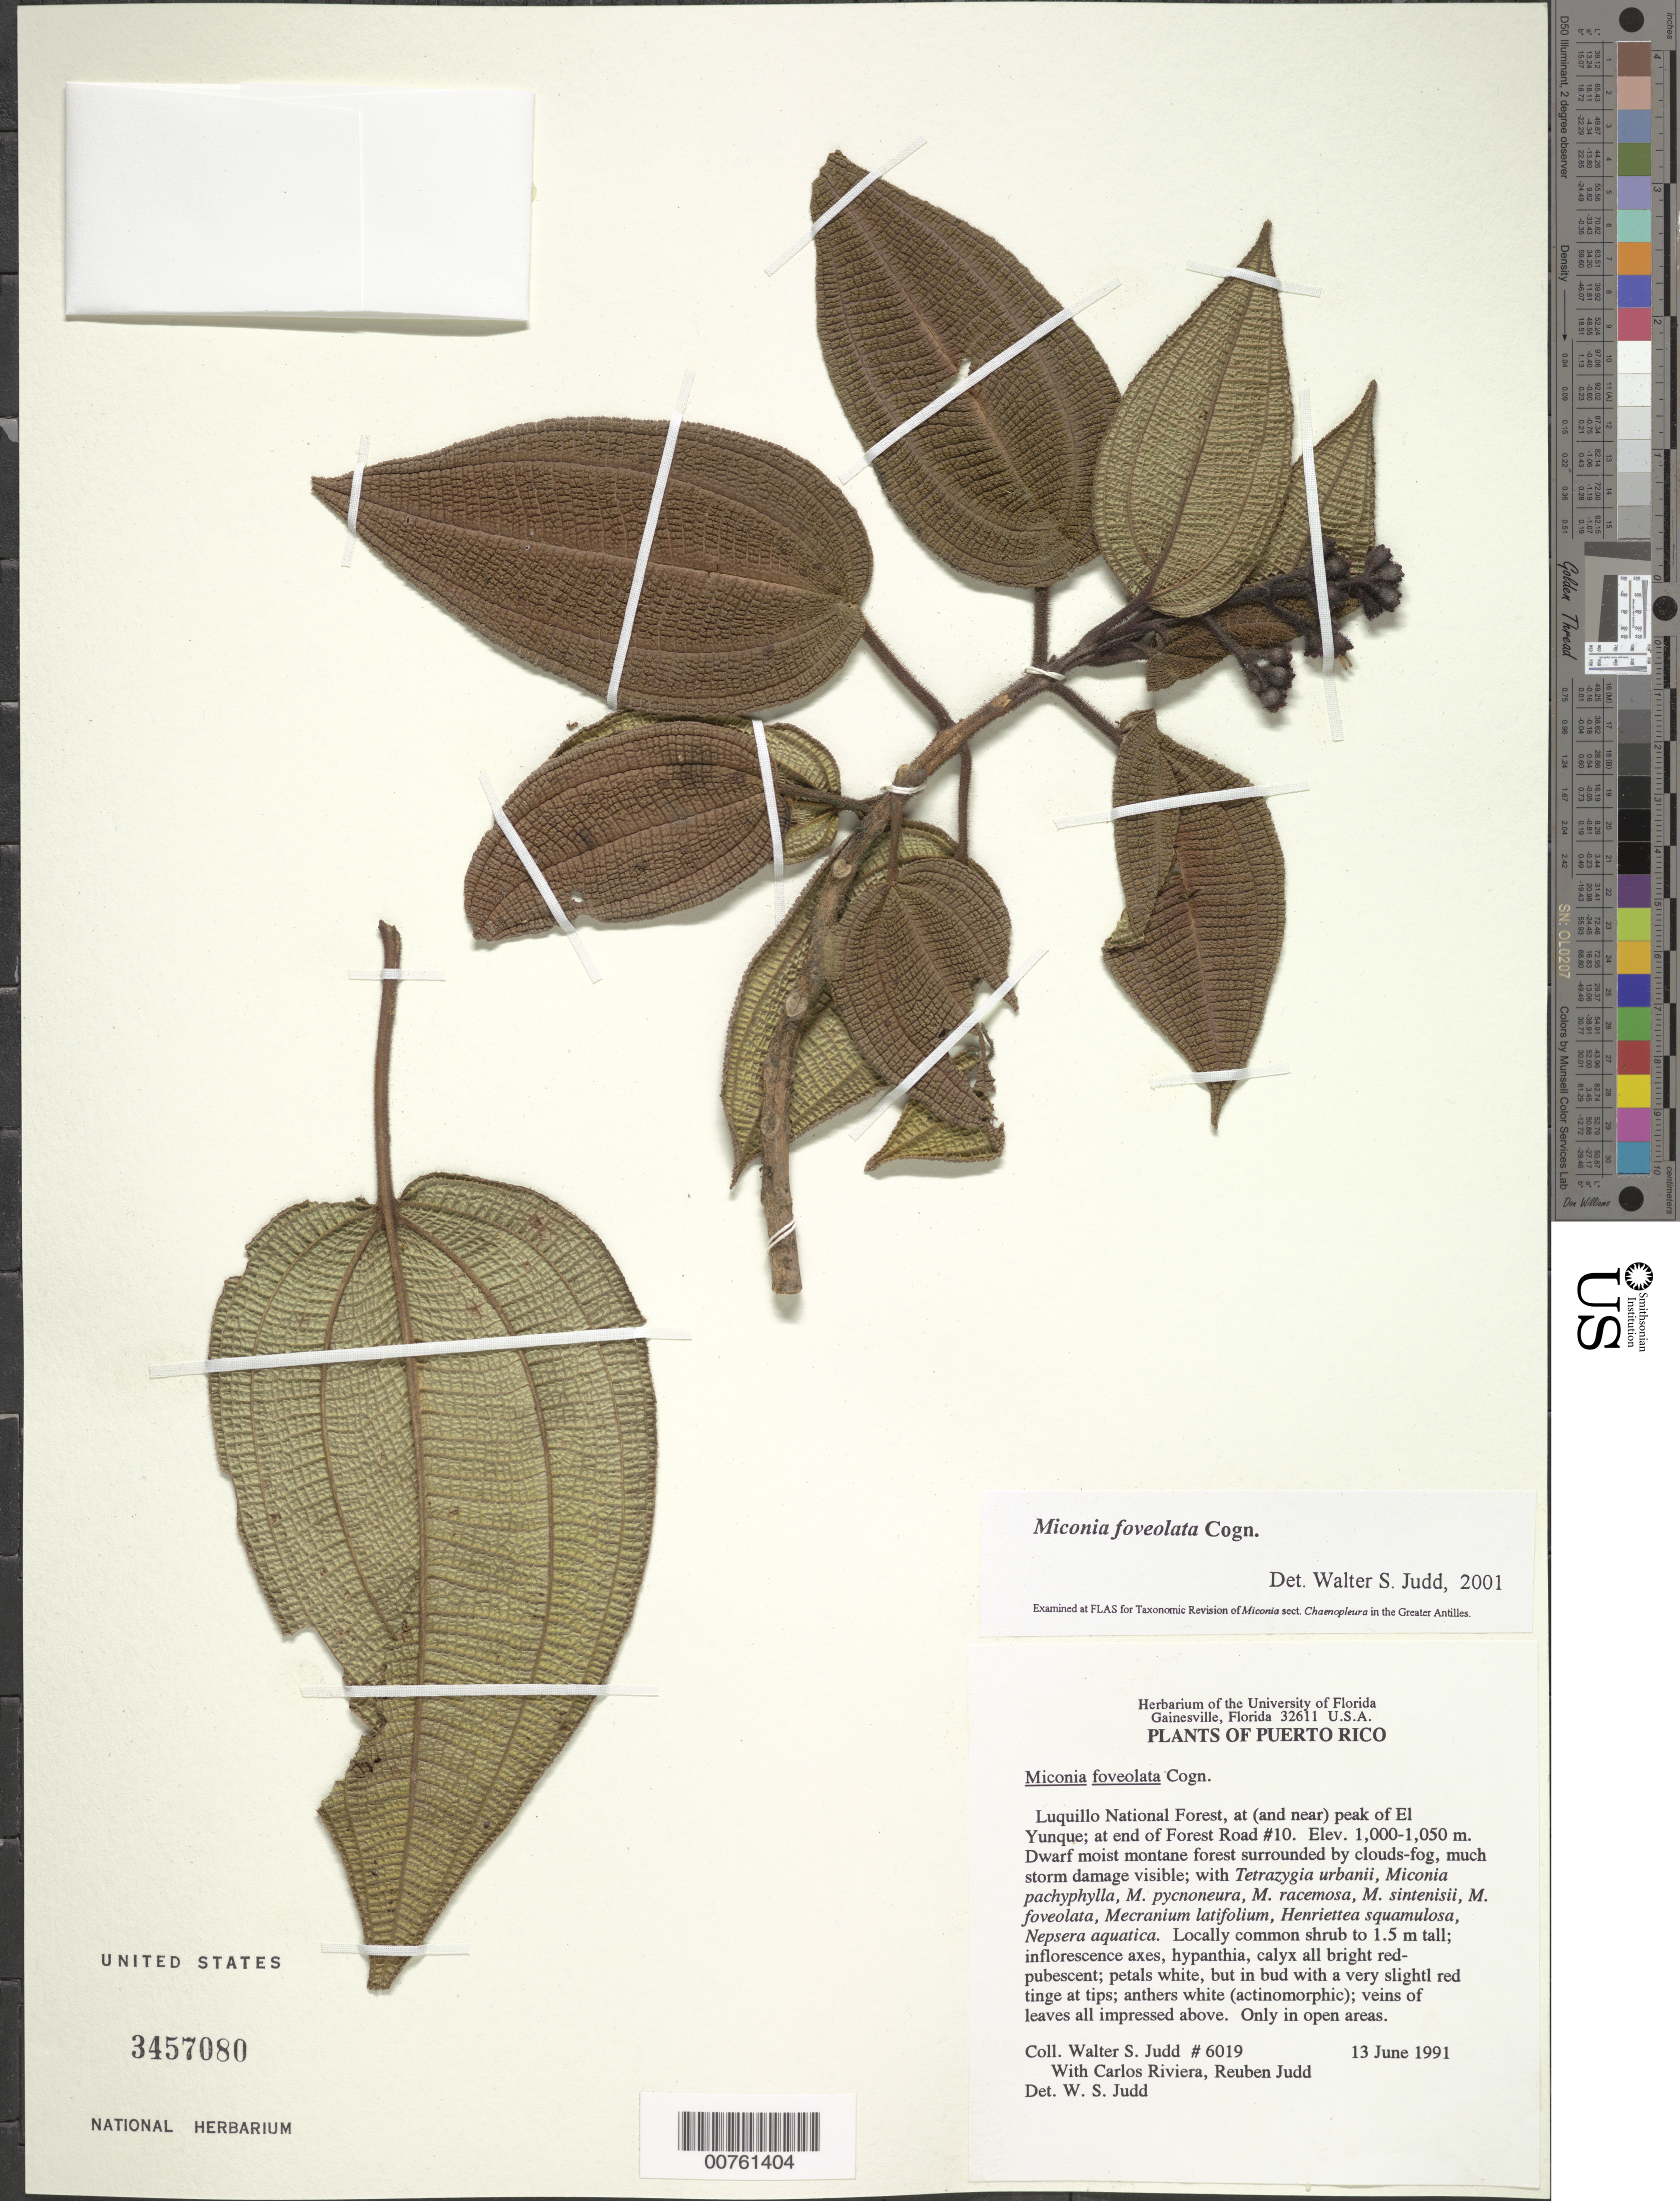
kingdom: Plantae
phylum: Tracheophyta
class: Magnoliopsida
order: Myrtales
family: Melastomataceae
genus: Miconia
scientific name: Miconia foveolata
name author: Cogn.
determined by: Judd, Walter S.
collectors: W. S. Judd, C. Riviera & R. Judd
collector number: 6019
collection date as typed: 13 Jun 1991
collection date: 1991-06-13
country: Puerto Rico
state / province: Río Grande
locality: Caribbean National Forest. Luquillo National Forest, at and near peak of El Yunque; at end of forest road #10.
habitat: Dwarf moist montane forest surrounded by cloud-fog, much storm damage visible.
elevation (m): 1000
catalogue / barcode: US 3457080